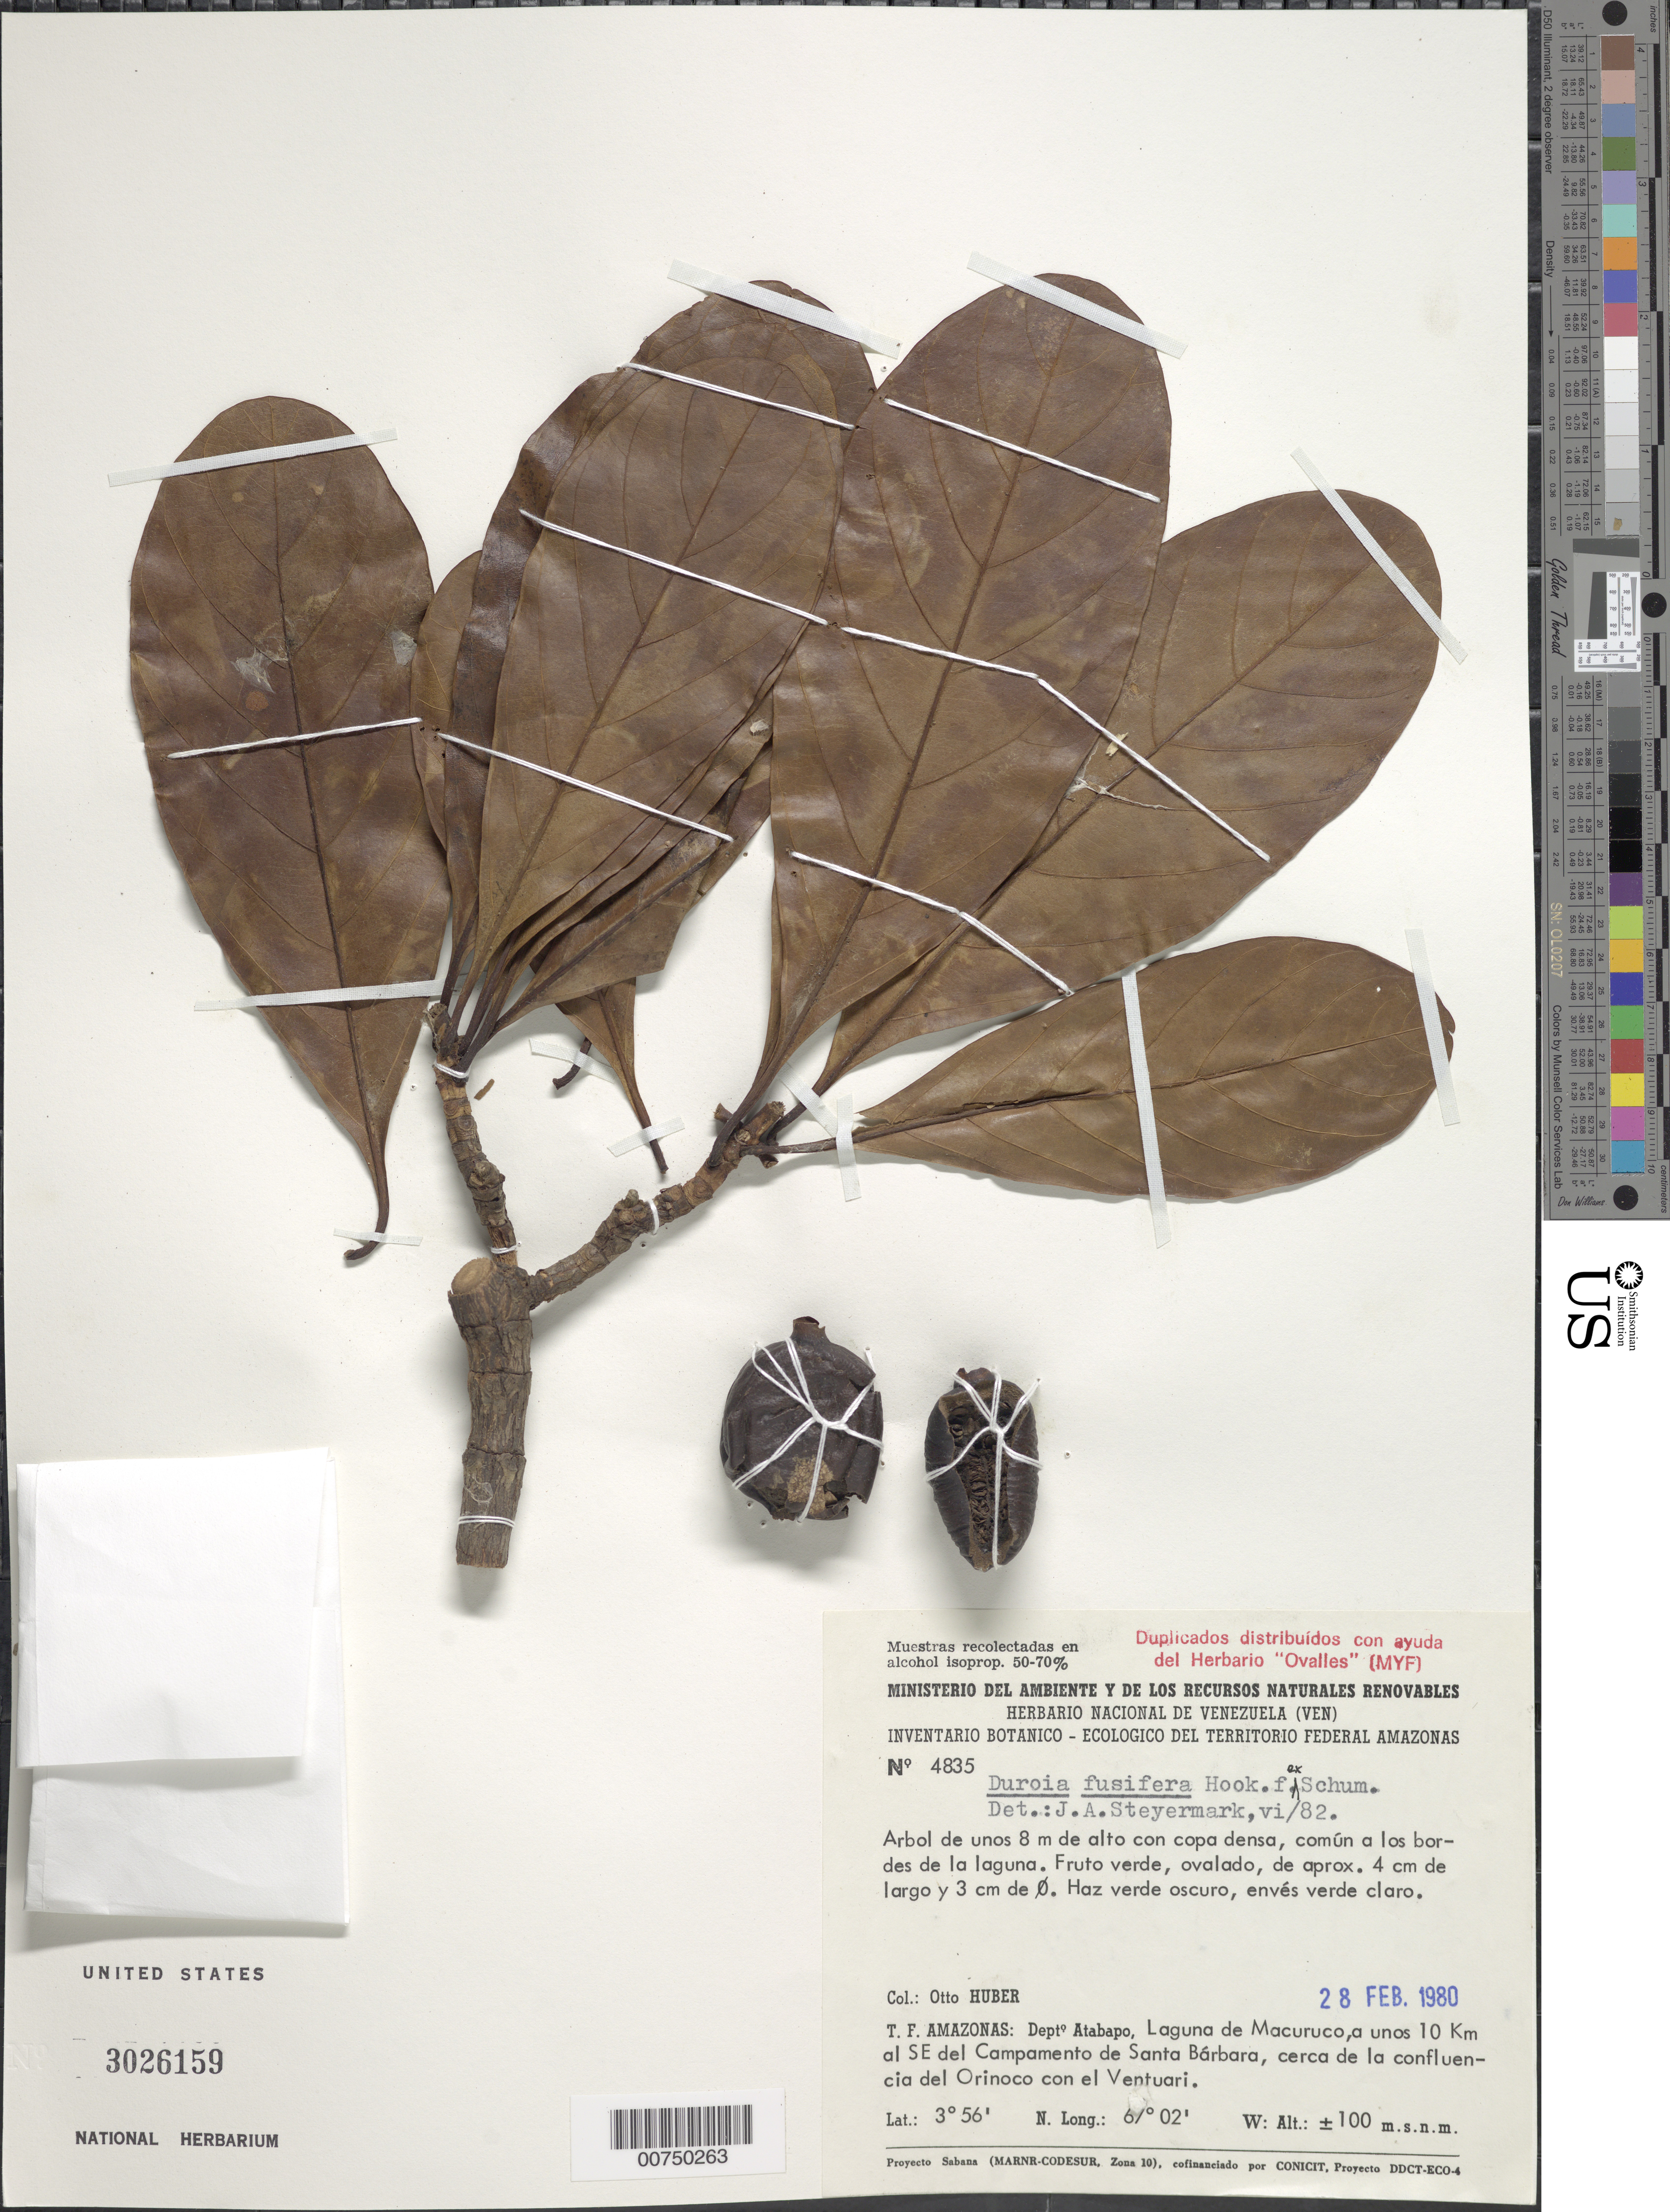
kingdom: Plantae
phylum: Tracheophyta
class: Magnoliopsida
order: Gentianales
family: Rubiaceae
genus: Duroia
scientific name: Duroia fusifera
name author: Spruce ex K. Schum.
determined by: Steyermark, Julian A., (VEN)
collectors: O. Huber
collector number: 4835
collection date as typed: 28-Feb-80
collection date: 1980-02-28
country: Venezuela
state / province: Amazonas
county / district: Atabapo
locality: Laguna de Macuruco, a unos 10 km al SE del Campamento de Santa Barbara, cerca de la confluencia del Orinoco con el Ventuari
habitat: Bordes de la laguna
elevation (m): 100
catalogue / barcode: US 3026159